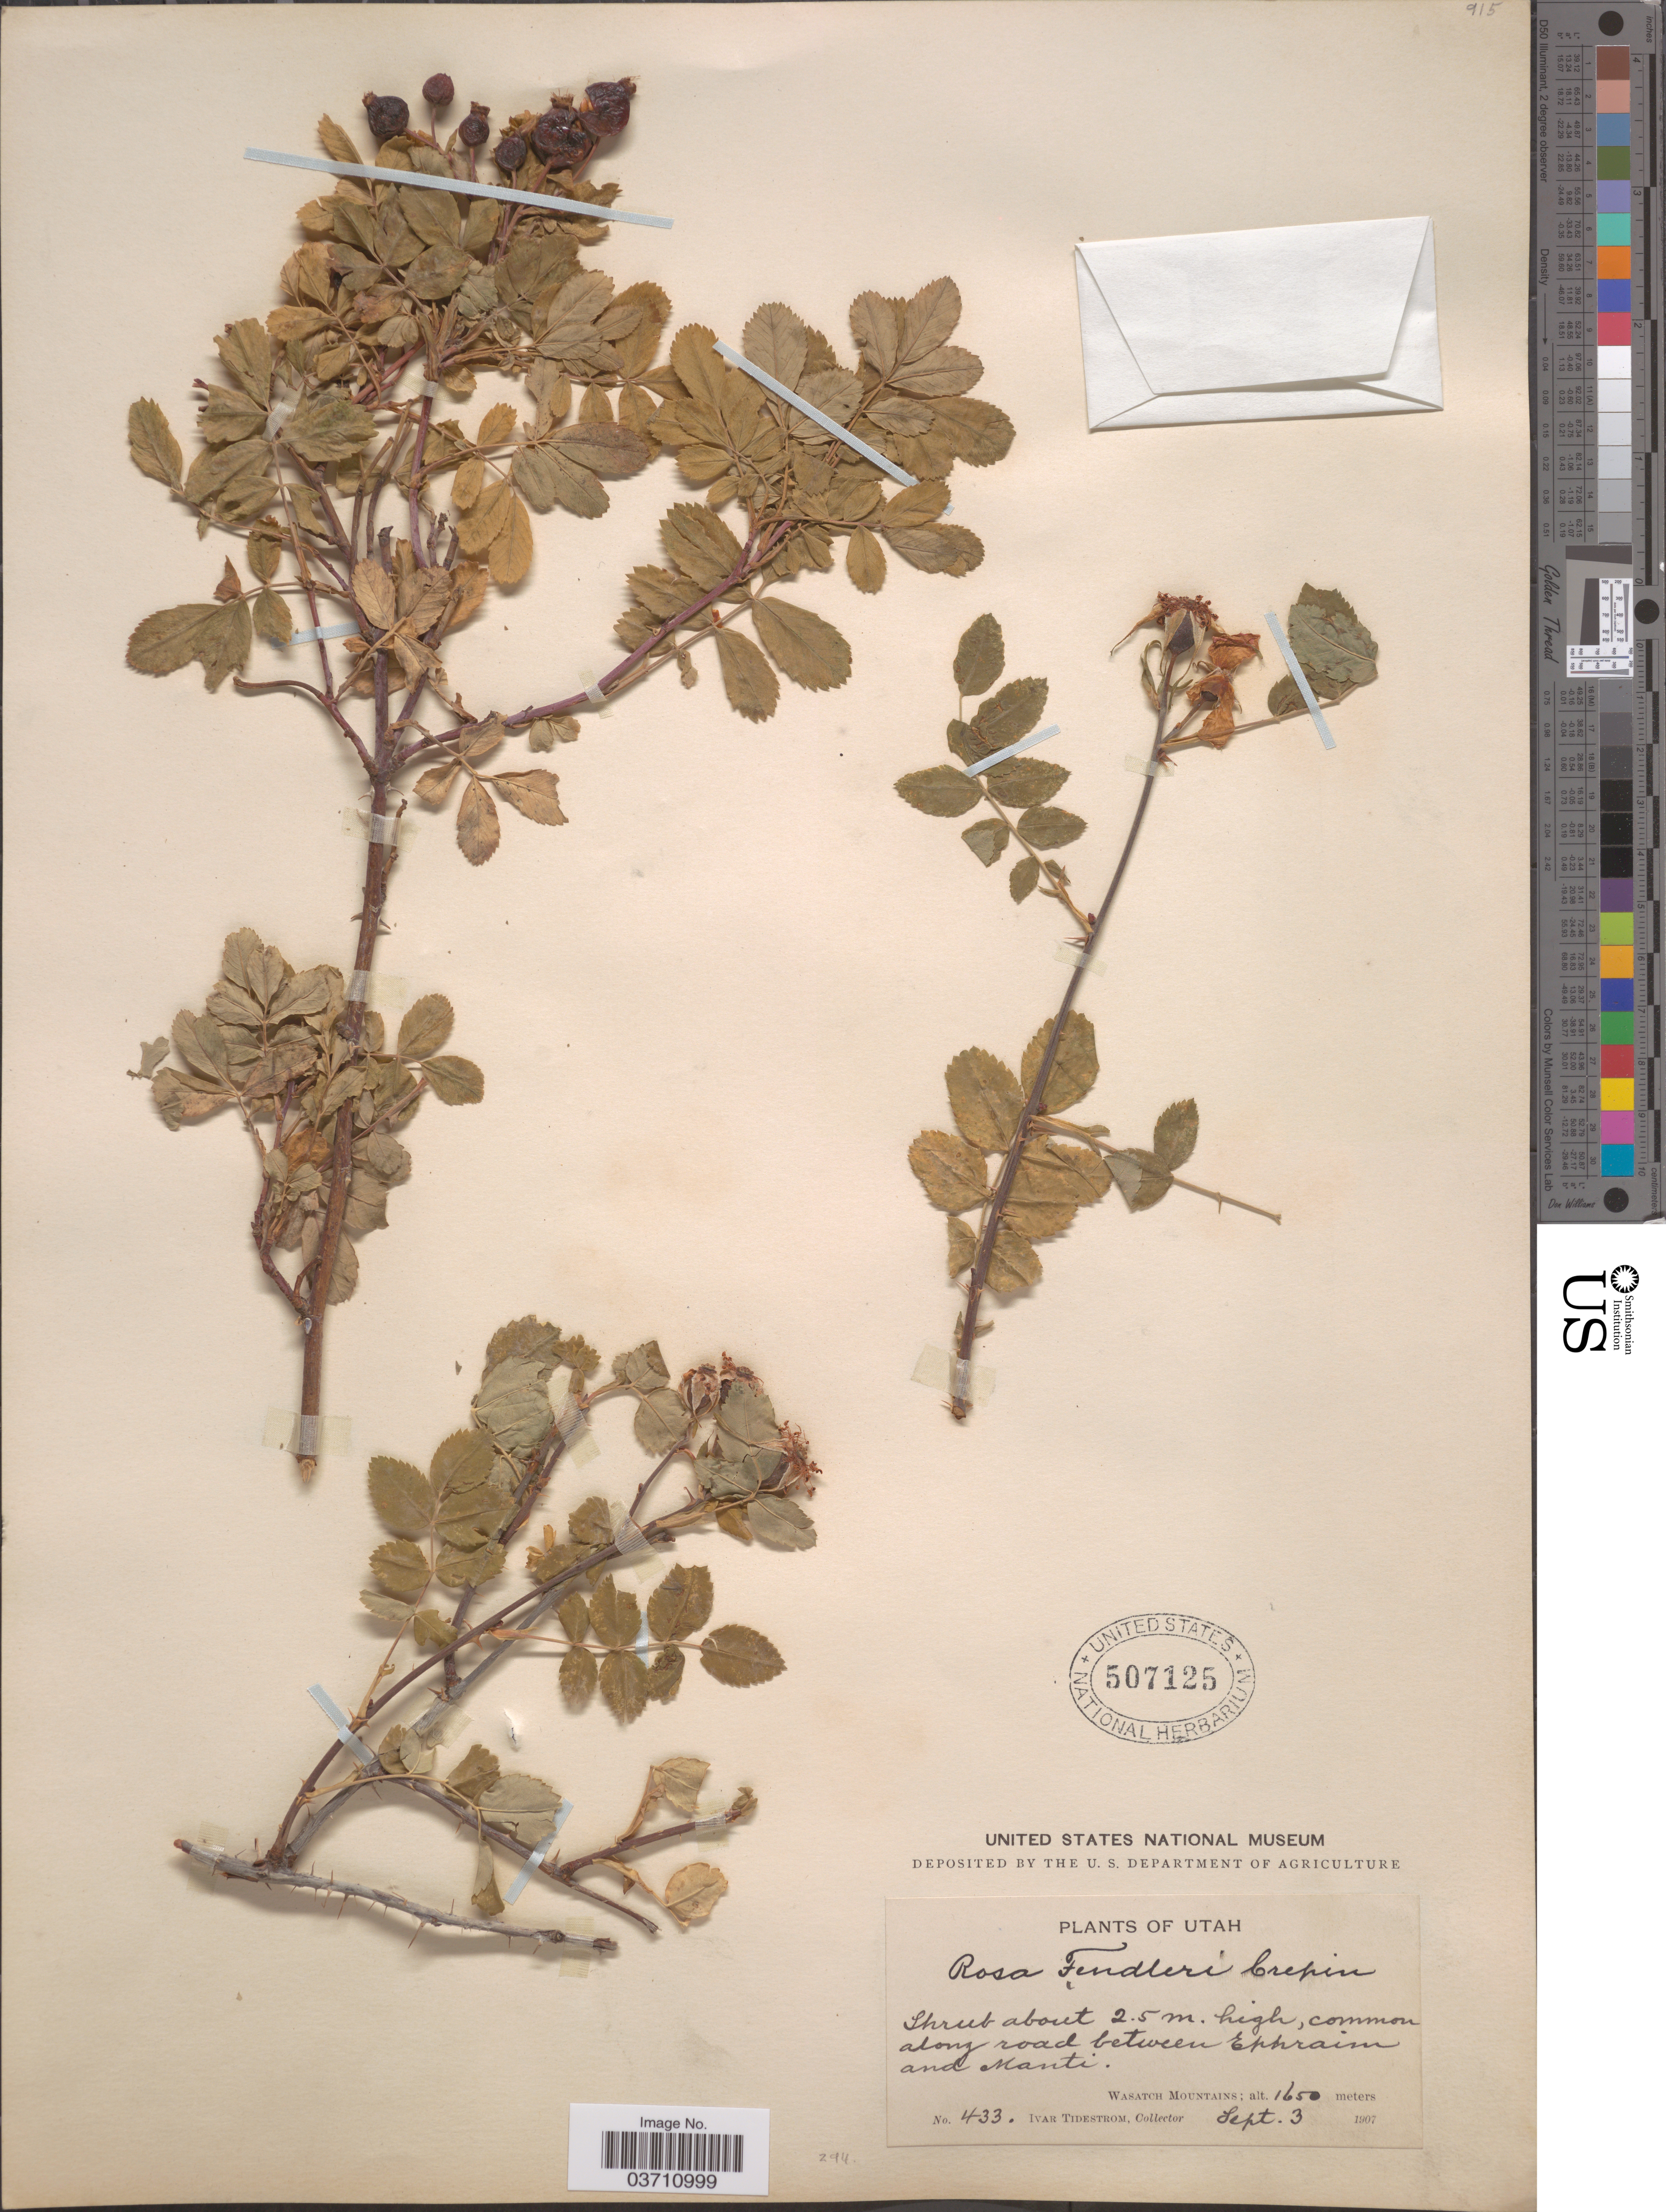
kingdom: Plantae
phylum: Tracheophyta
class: Magnoliopsida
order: Rosales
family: Rosaceae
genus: Rosa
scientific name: Rosa fendleri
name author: Crép.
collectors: I. F. Tidestrom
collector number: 433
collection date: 1907-09-03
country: United States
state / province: Utah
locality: Along road between Ephraim and Manti. Wasatch Mountains.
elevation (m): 1650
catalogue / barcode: US 507125